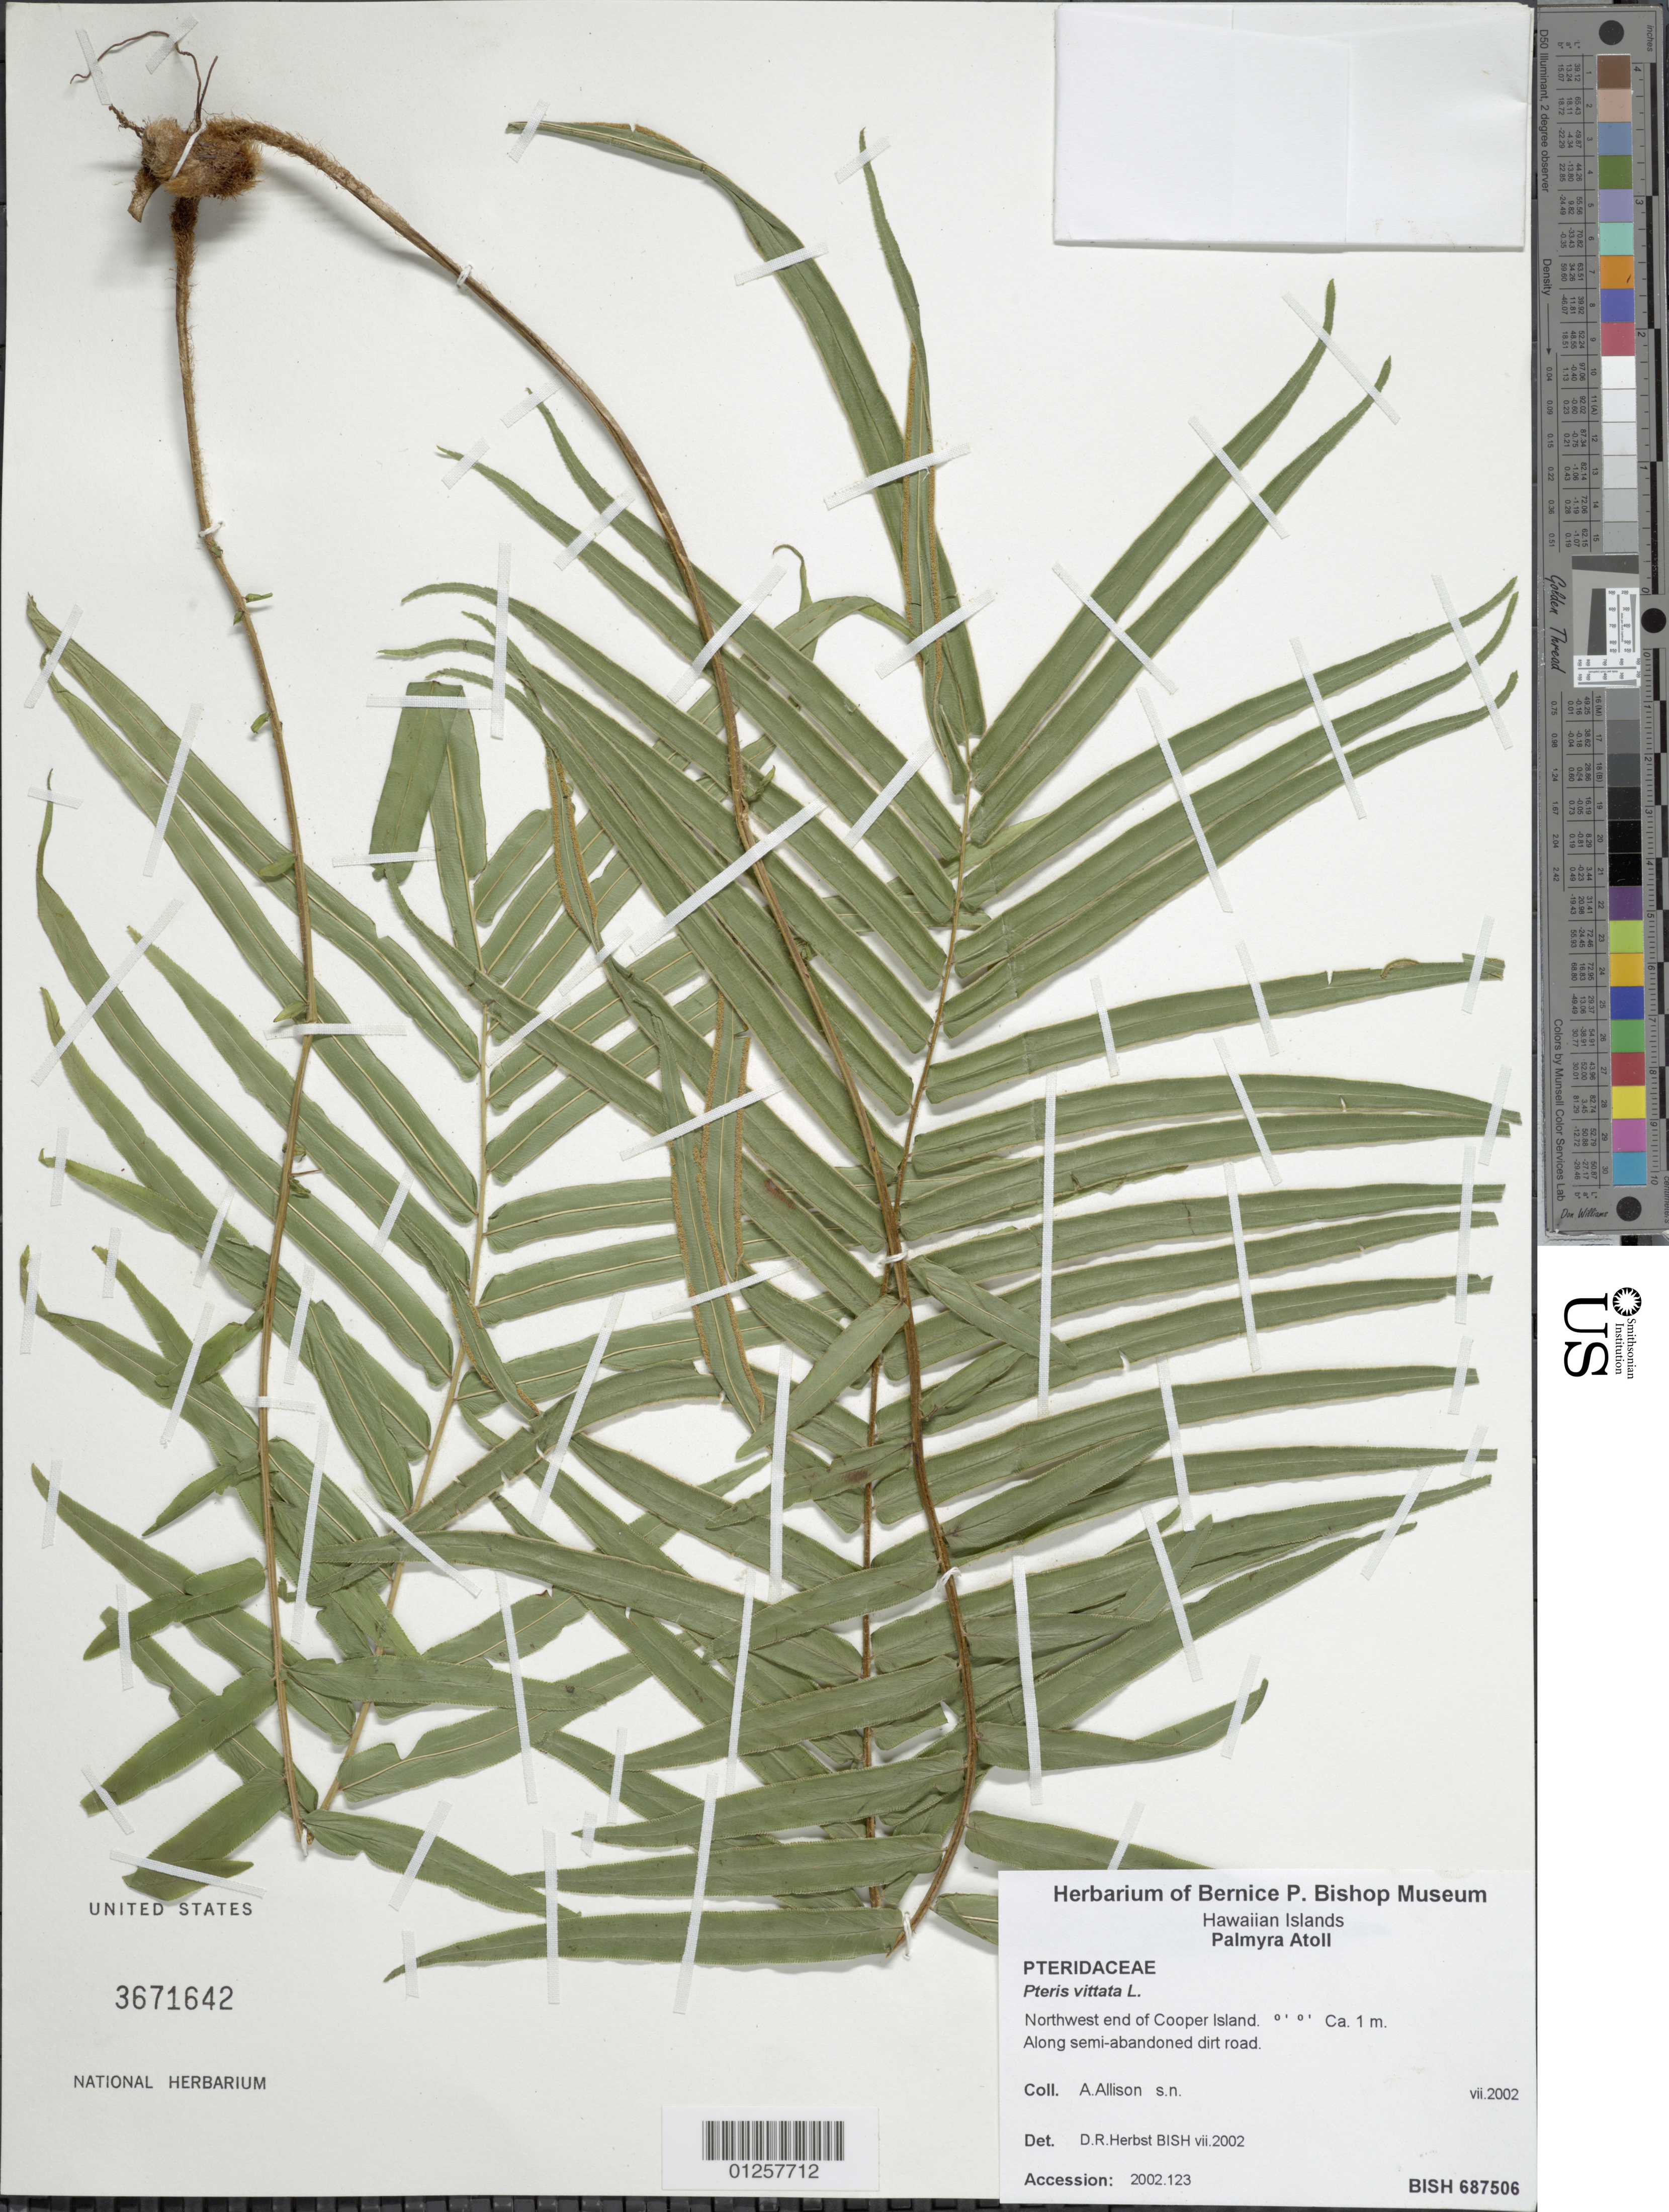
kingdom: Plantae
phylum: Tracheophyta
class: Polypodiopsida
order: Polypodiales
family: Pteridaceae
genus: Pteris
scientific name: Pteris vittata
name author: L.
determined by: Herbst, D. R.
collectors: A. Allison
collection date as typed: --.vii.2002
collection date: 2002-09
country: U.S. Administered Pacific Islands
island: Palmyra Atoll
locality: NW end of Cooper Island.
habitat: Along semi-abandoned dirt road.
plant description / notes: Accession: 2005.123.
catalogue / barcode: US 3671642